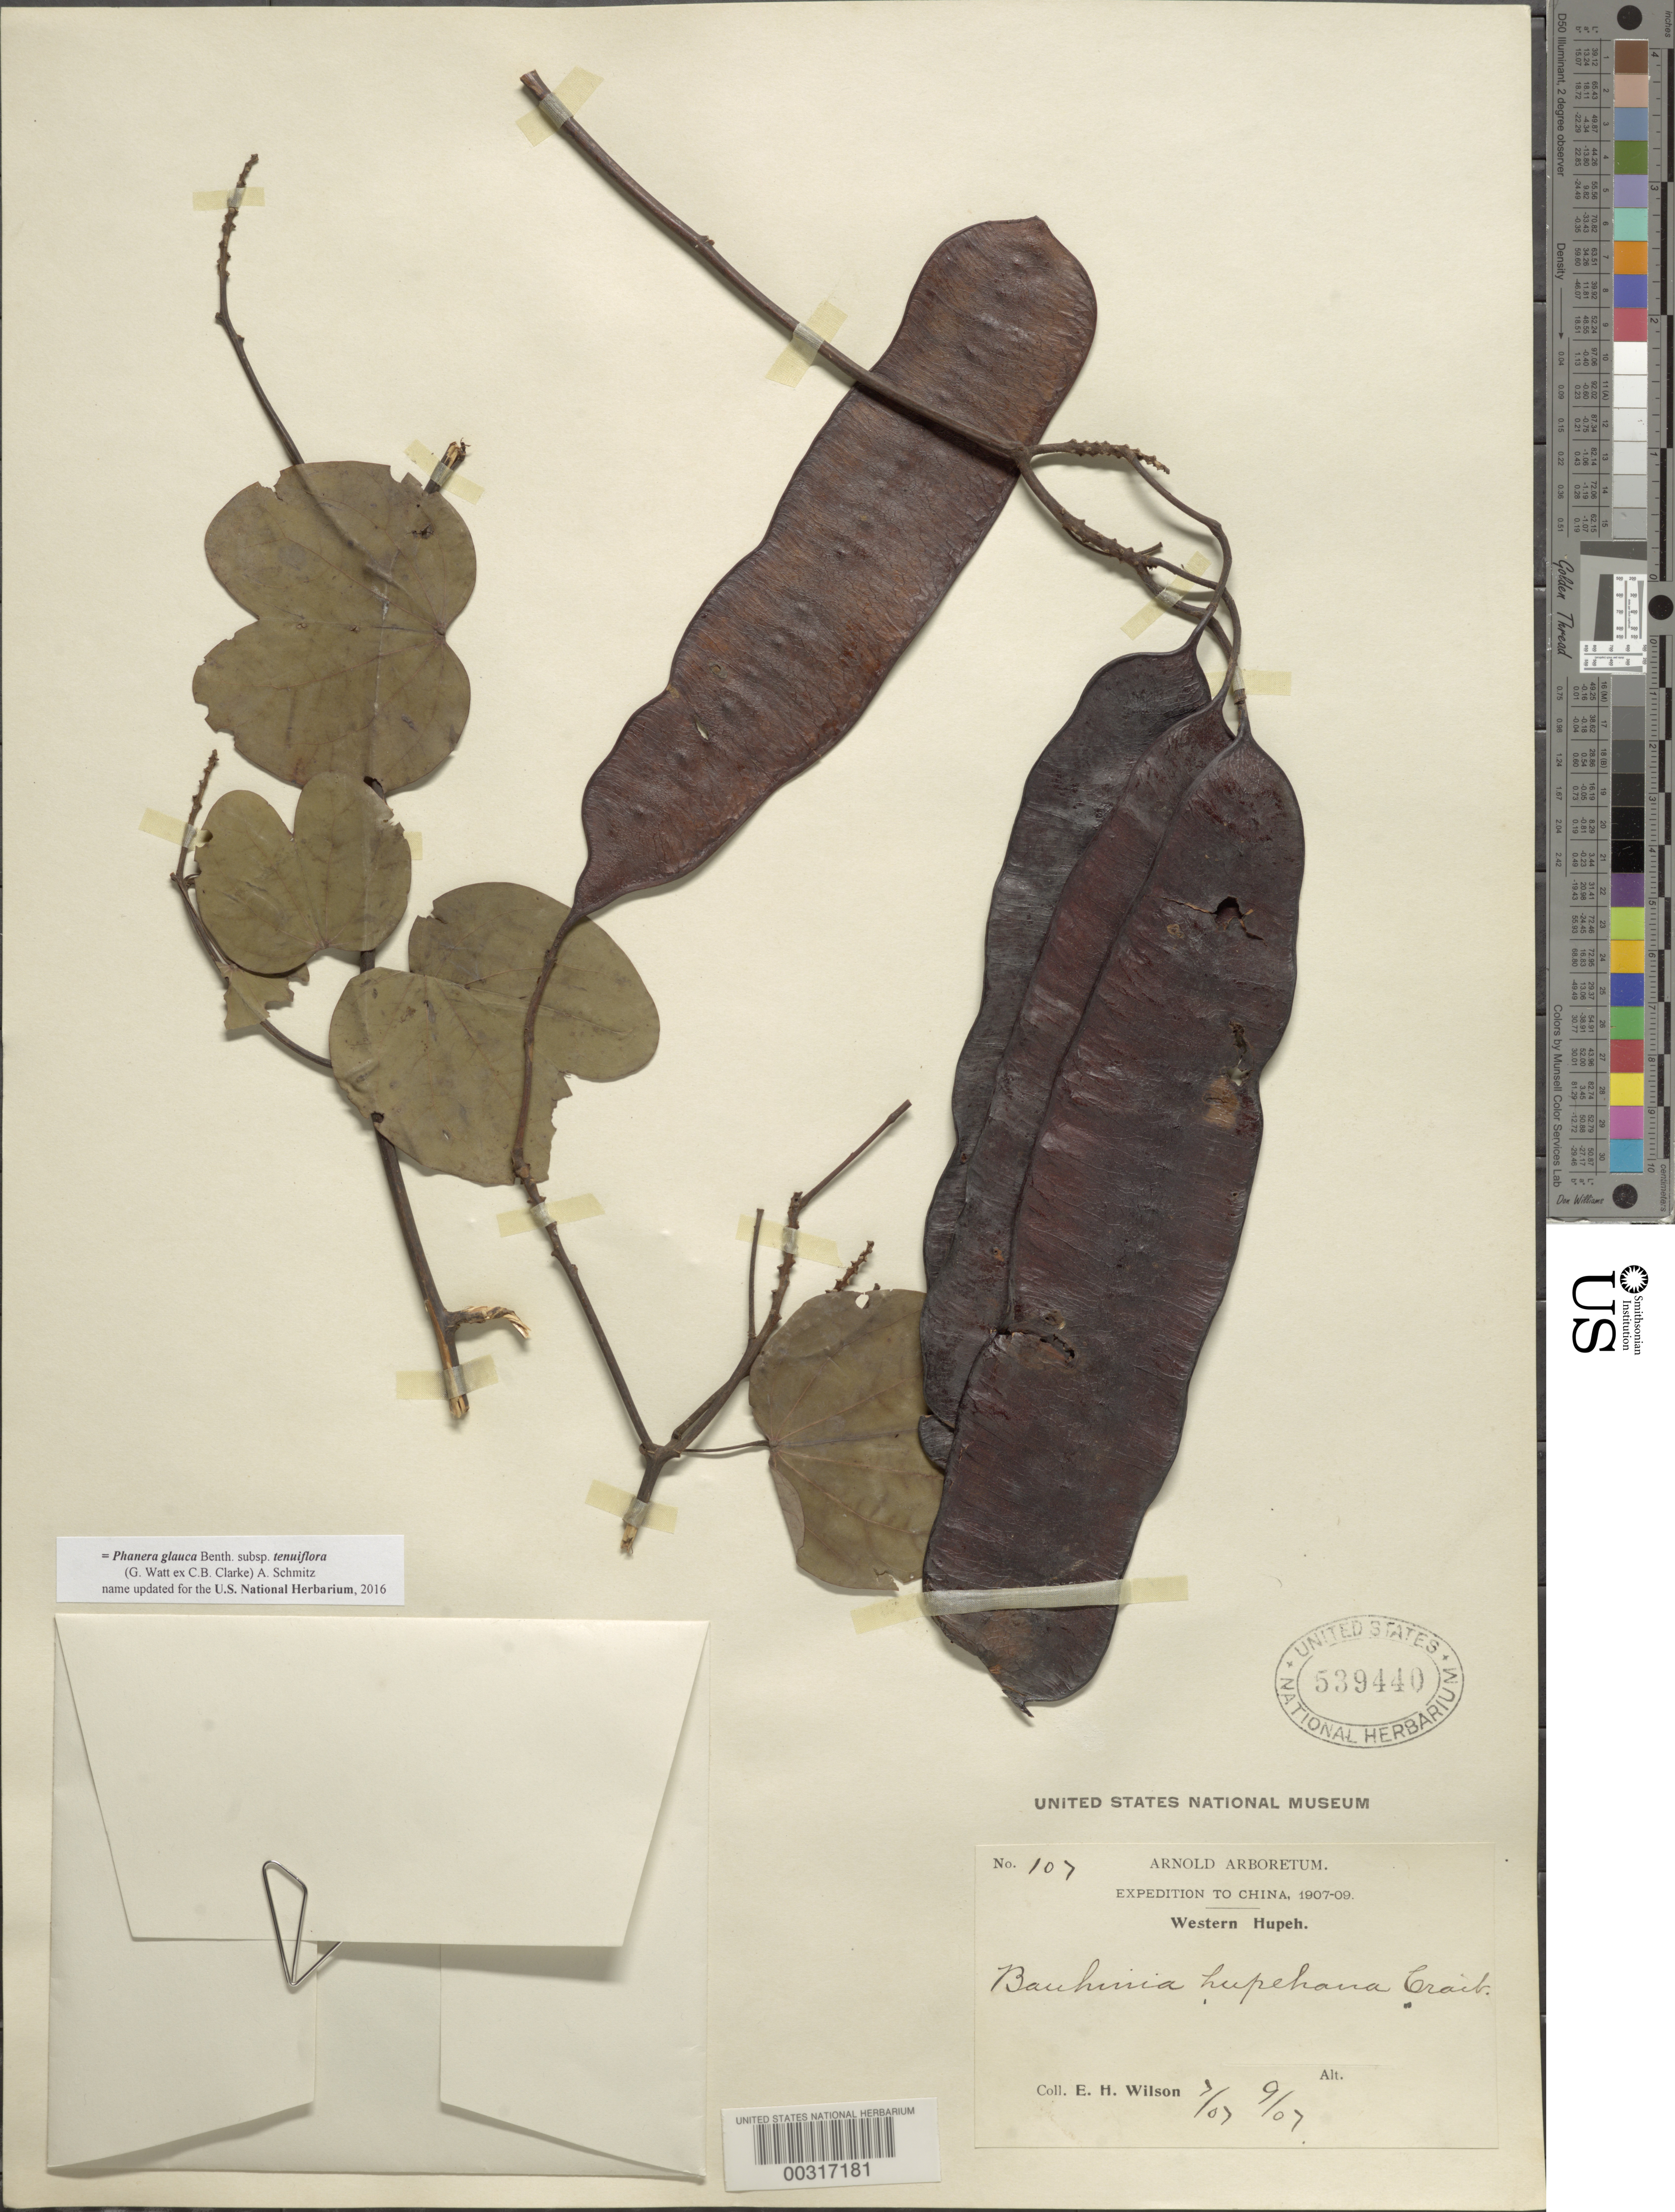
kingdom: Plantae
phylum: Tracheophyta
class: Magnoliopsida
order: Fabales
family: Fabaceae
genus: Phanera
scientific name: Phanera glauca subsp. tenuiflora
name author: (Watt ex C.B. Clarke) A.Schmitz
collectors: E. H. Wilson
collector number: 107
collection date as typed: Jul 1907 to -- Sep 1907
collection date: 1907-07/1907-09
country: China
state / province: Hubei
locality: Western hupeh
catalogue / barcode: US 539440